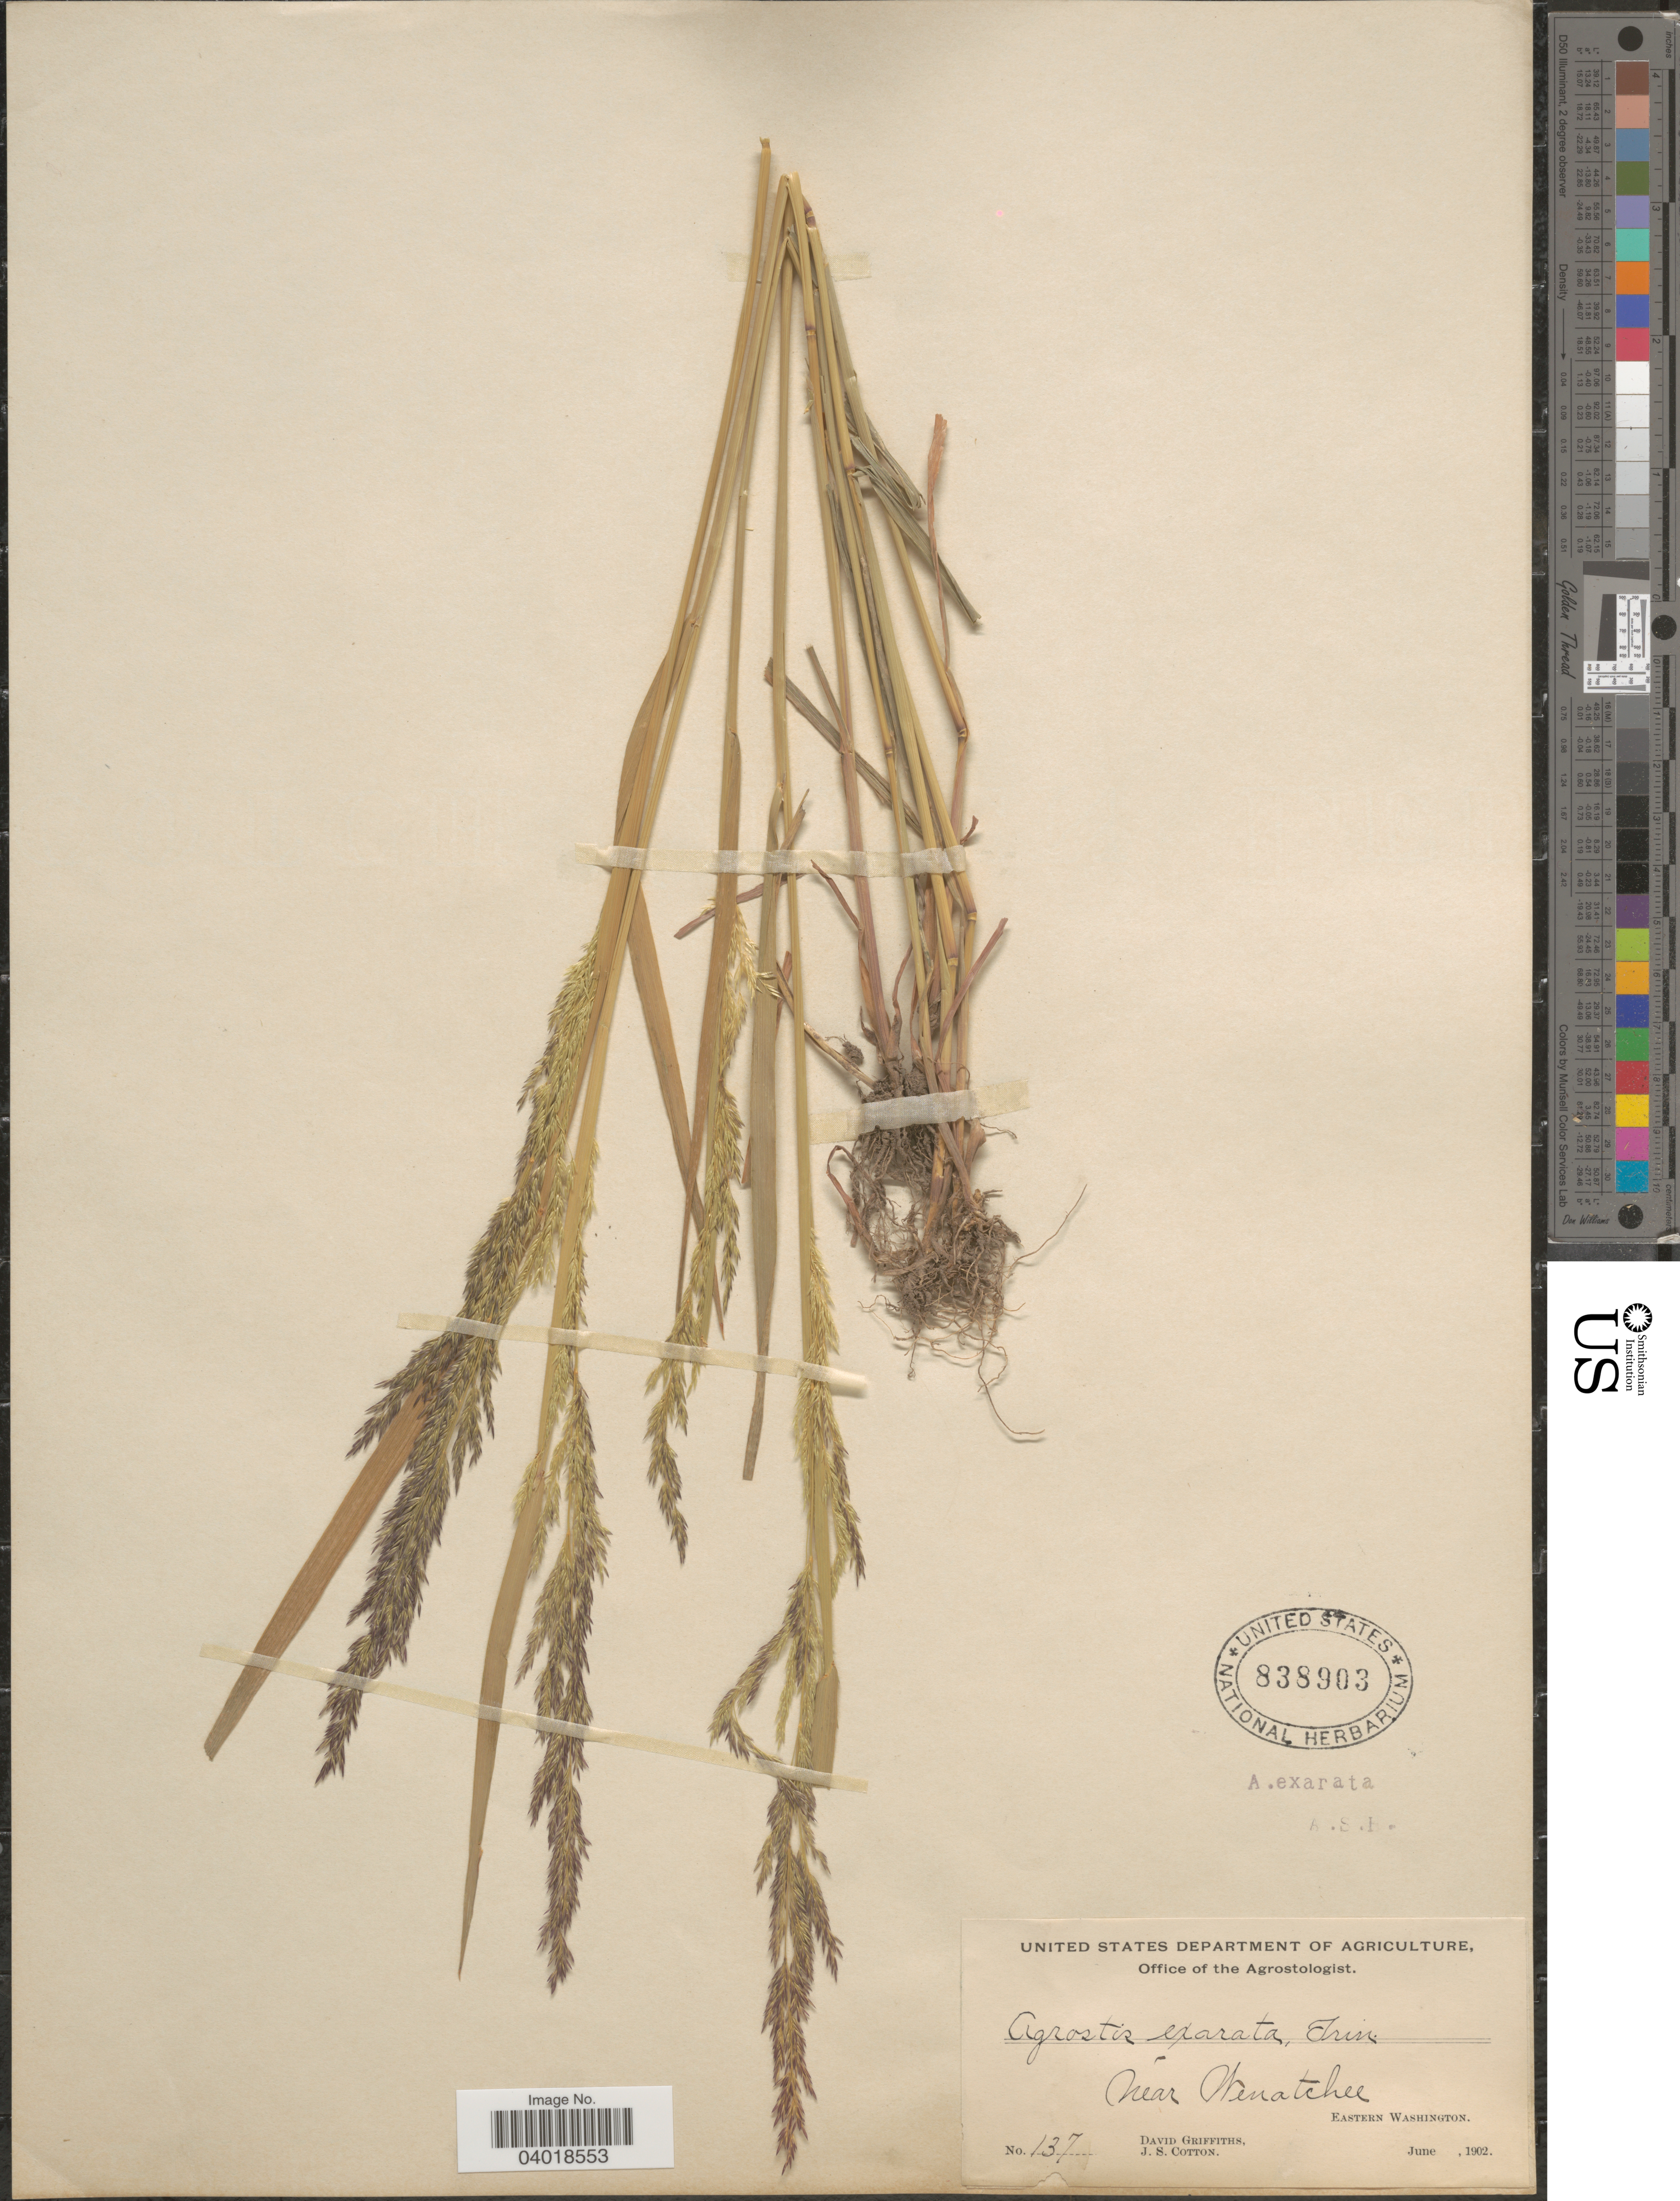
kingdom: Plantae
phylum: Tracheophyta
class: Liliopsida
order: Poales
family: Poaceae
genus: Agrostis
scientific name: Agrostis exarata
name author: Trin.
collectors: D. Griffiths & J. S. Cotton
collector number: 137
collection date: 1902-06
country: United States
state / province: Washington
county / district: Chelan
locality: Near Wenatchee. Eastern Washington.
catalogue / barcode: US 838903